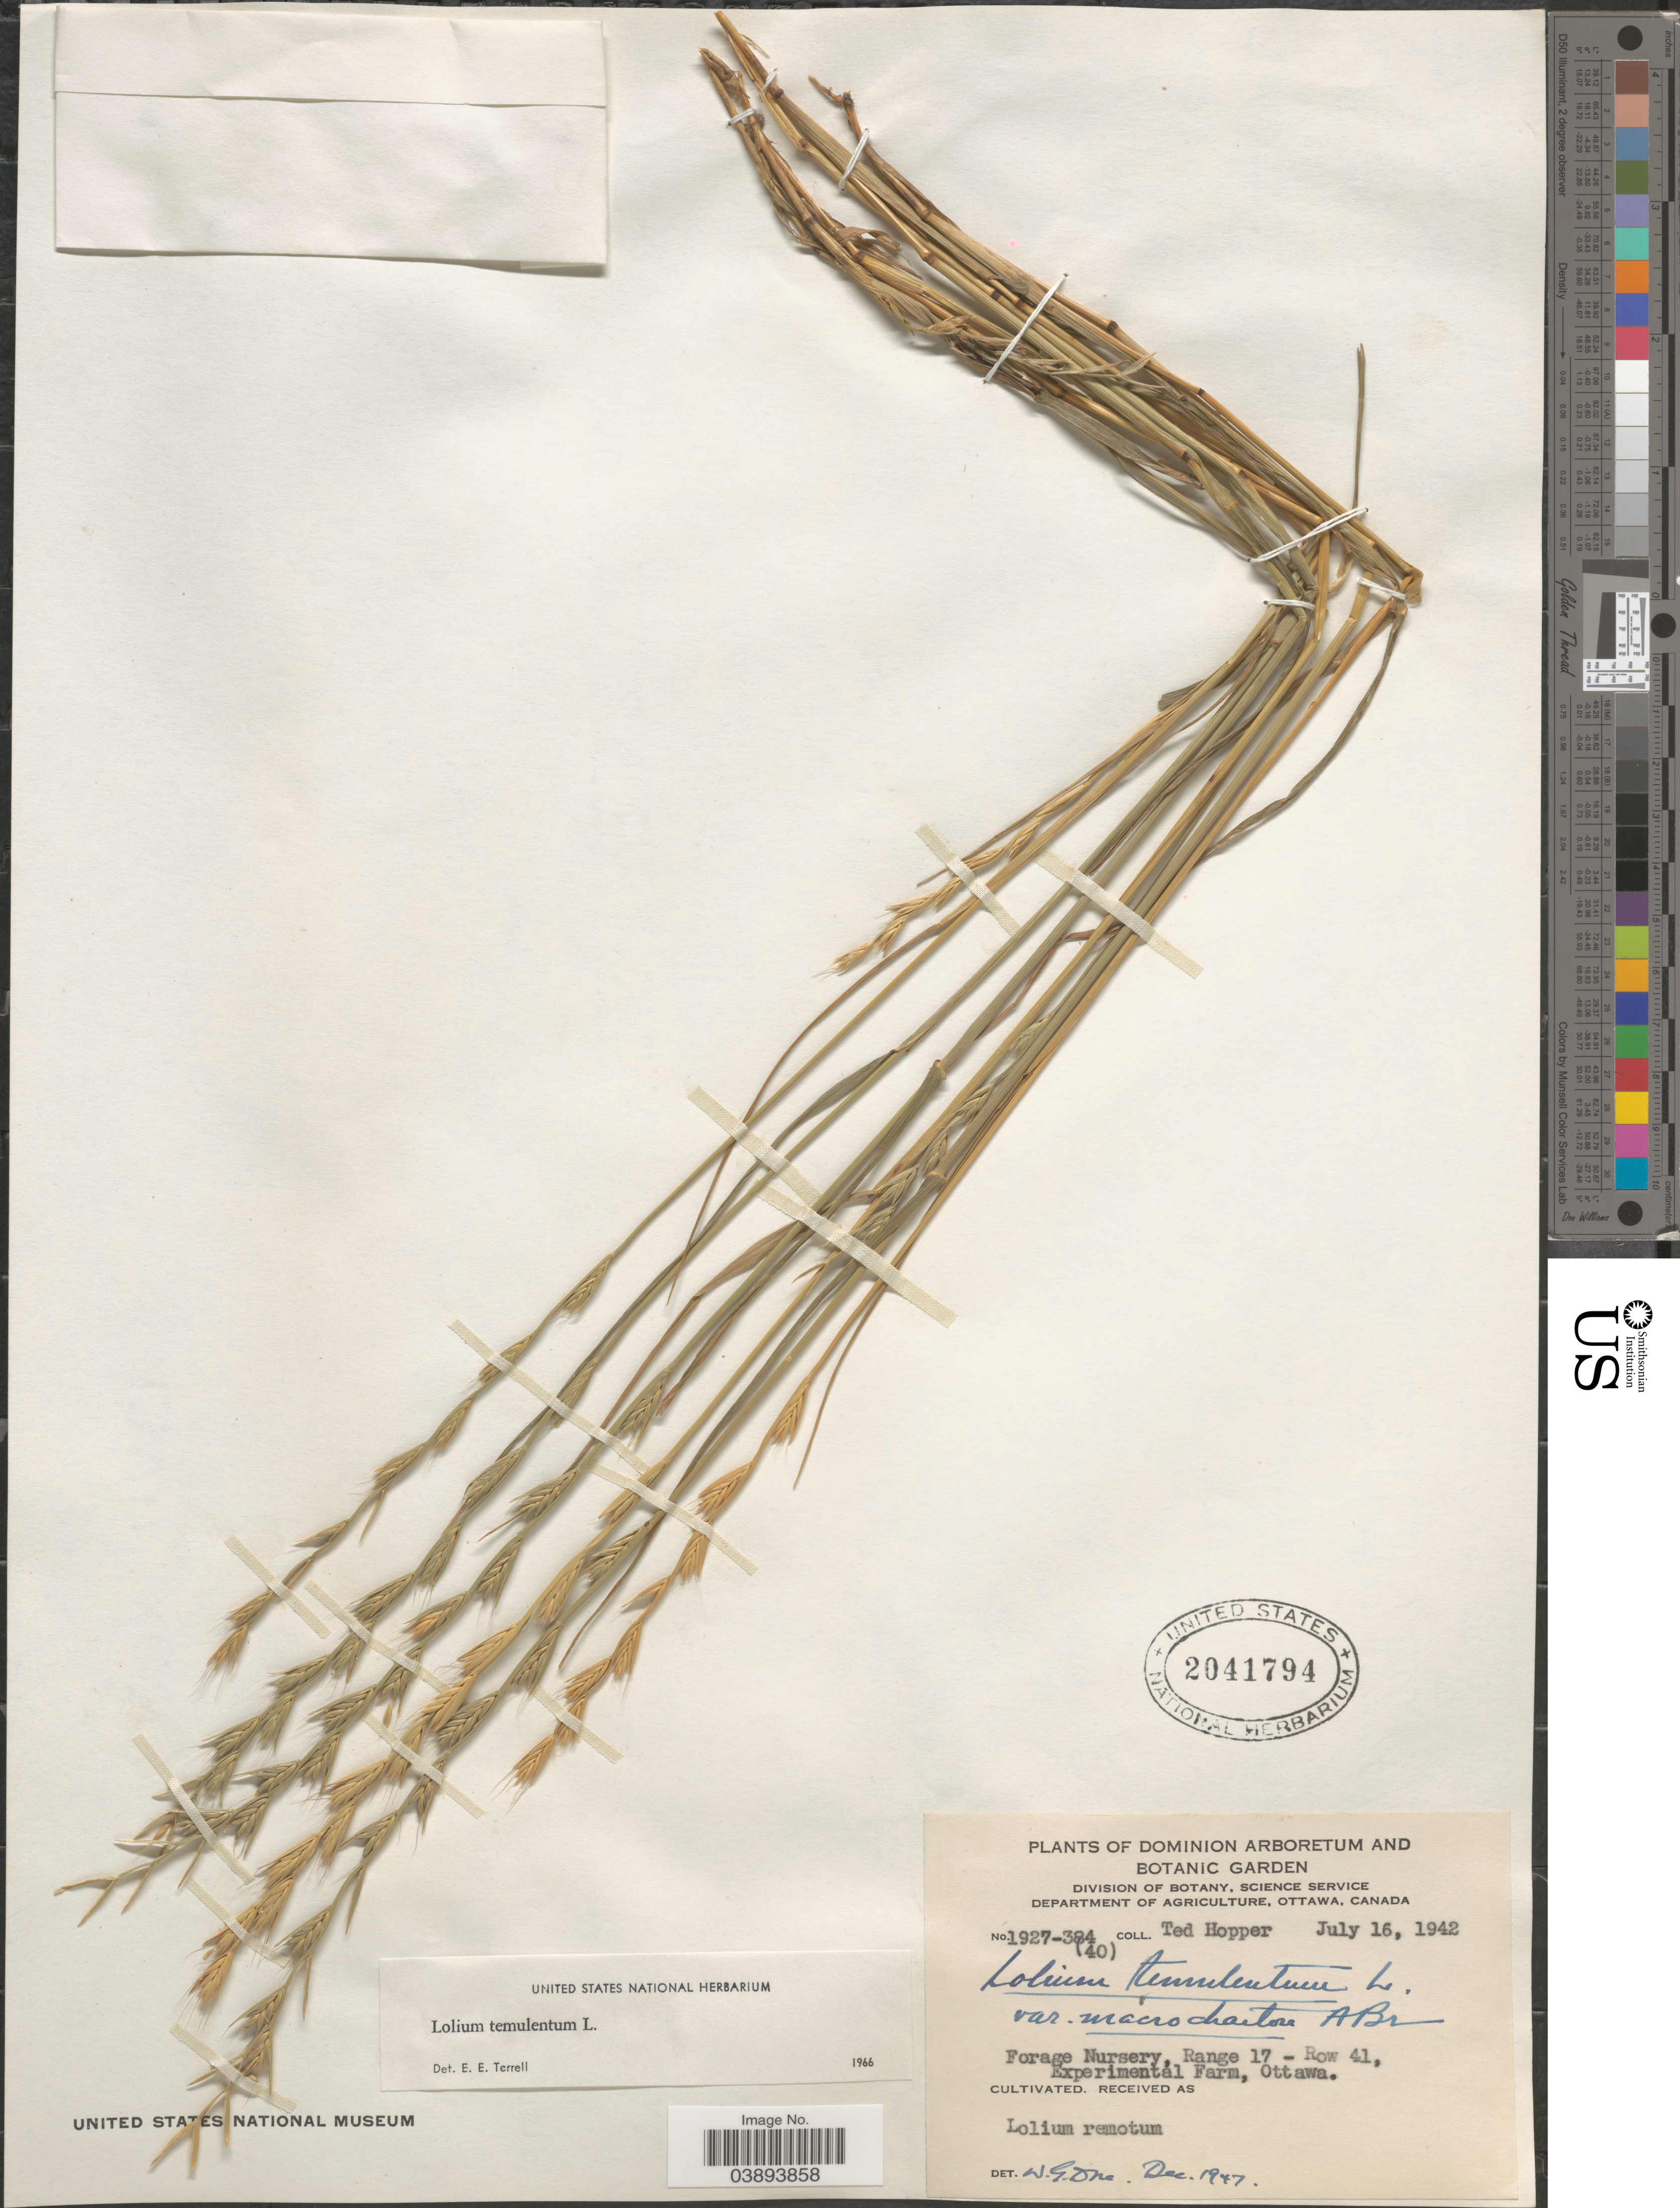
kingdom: Plantae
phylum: Tracheophyta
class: Liliopsida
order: Poales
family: Poaceae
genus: Lolium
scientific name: Lolium temulentum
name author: L.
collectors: T. Hopper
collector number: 1927-384(40)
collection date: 1942-07-16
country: Canada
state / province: Ontario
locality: Dominion Arboretum and Botanic Garden. Forage Nursery, Range 17 - Row 41, Experimental Farm, Ottawa.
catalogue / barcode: US 2041794